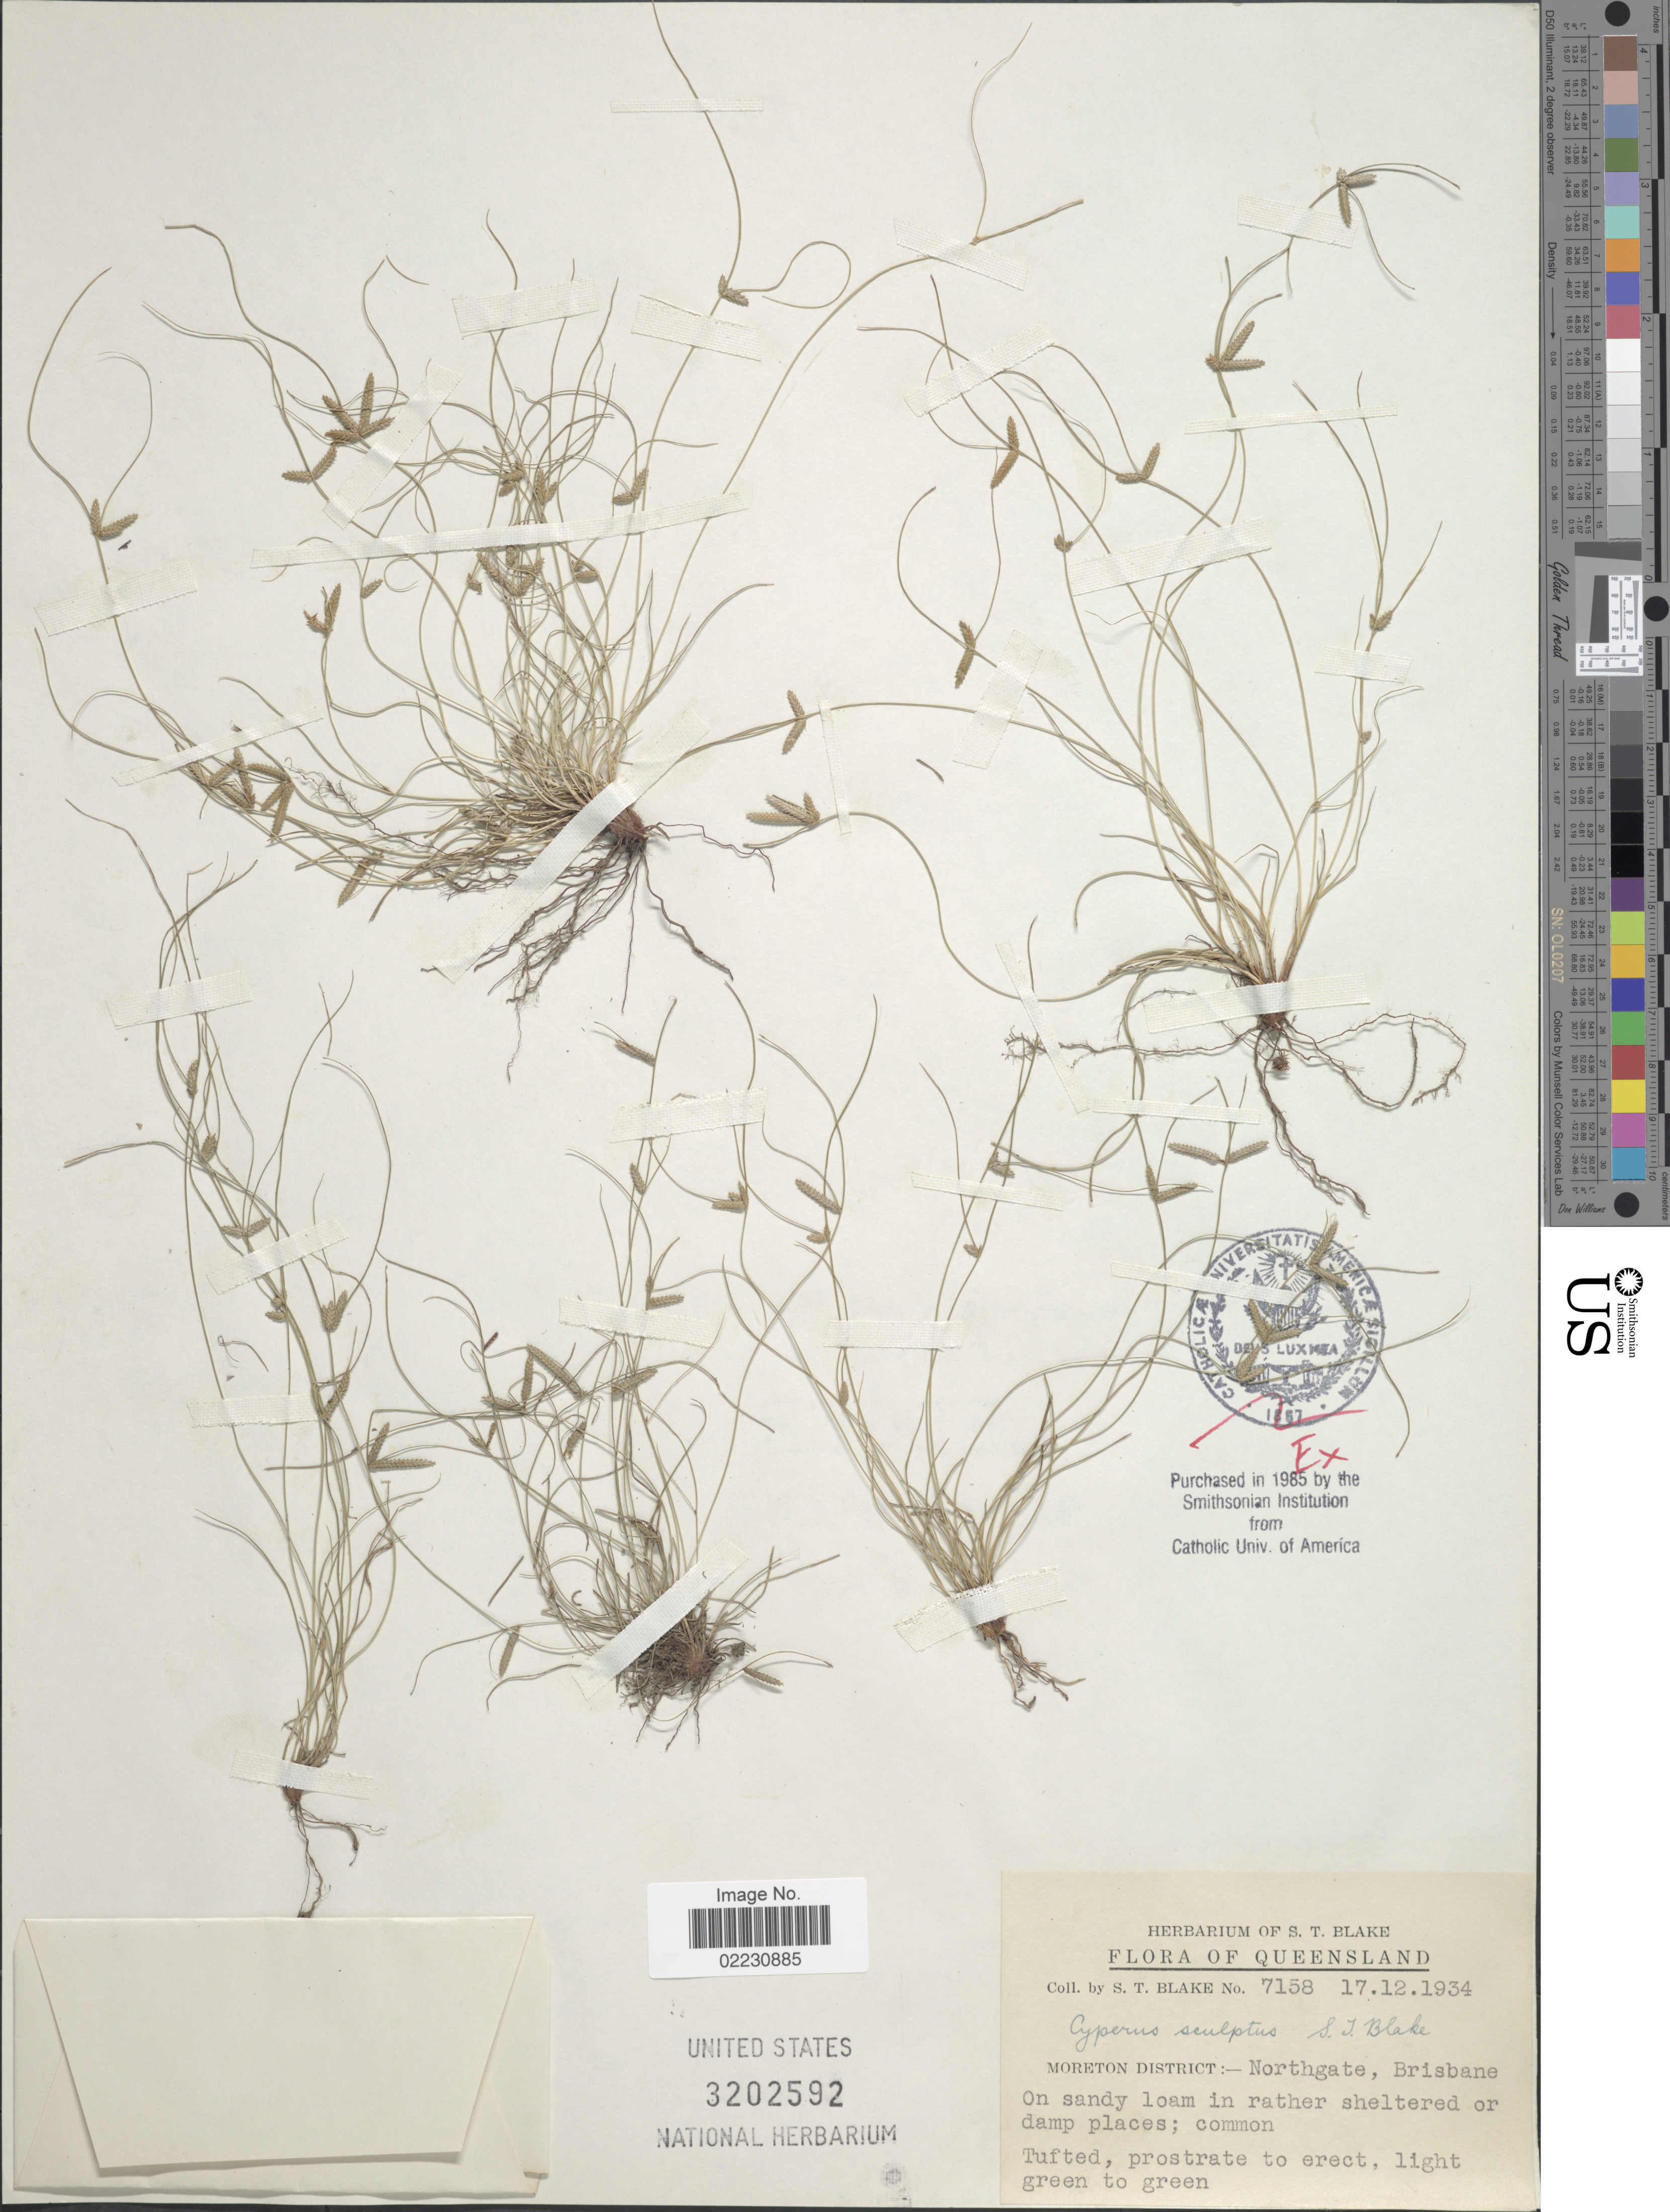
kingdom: Plantae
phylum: Tracheophyta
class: Liliopsida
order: Poales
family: Cyperaceae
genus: Cyperus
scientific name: Cyperus sculptus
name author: S.T. Blake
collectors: S. T. Blake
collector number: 7158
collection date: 1934-12-17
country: Australia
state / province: Queensland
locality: Moreton District, Northgate, Brisbane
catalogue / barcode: US 3202592